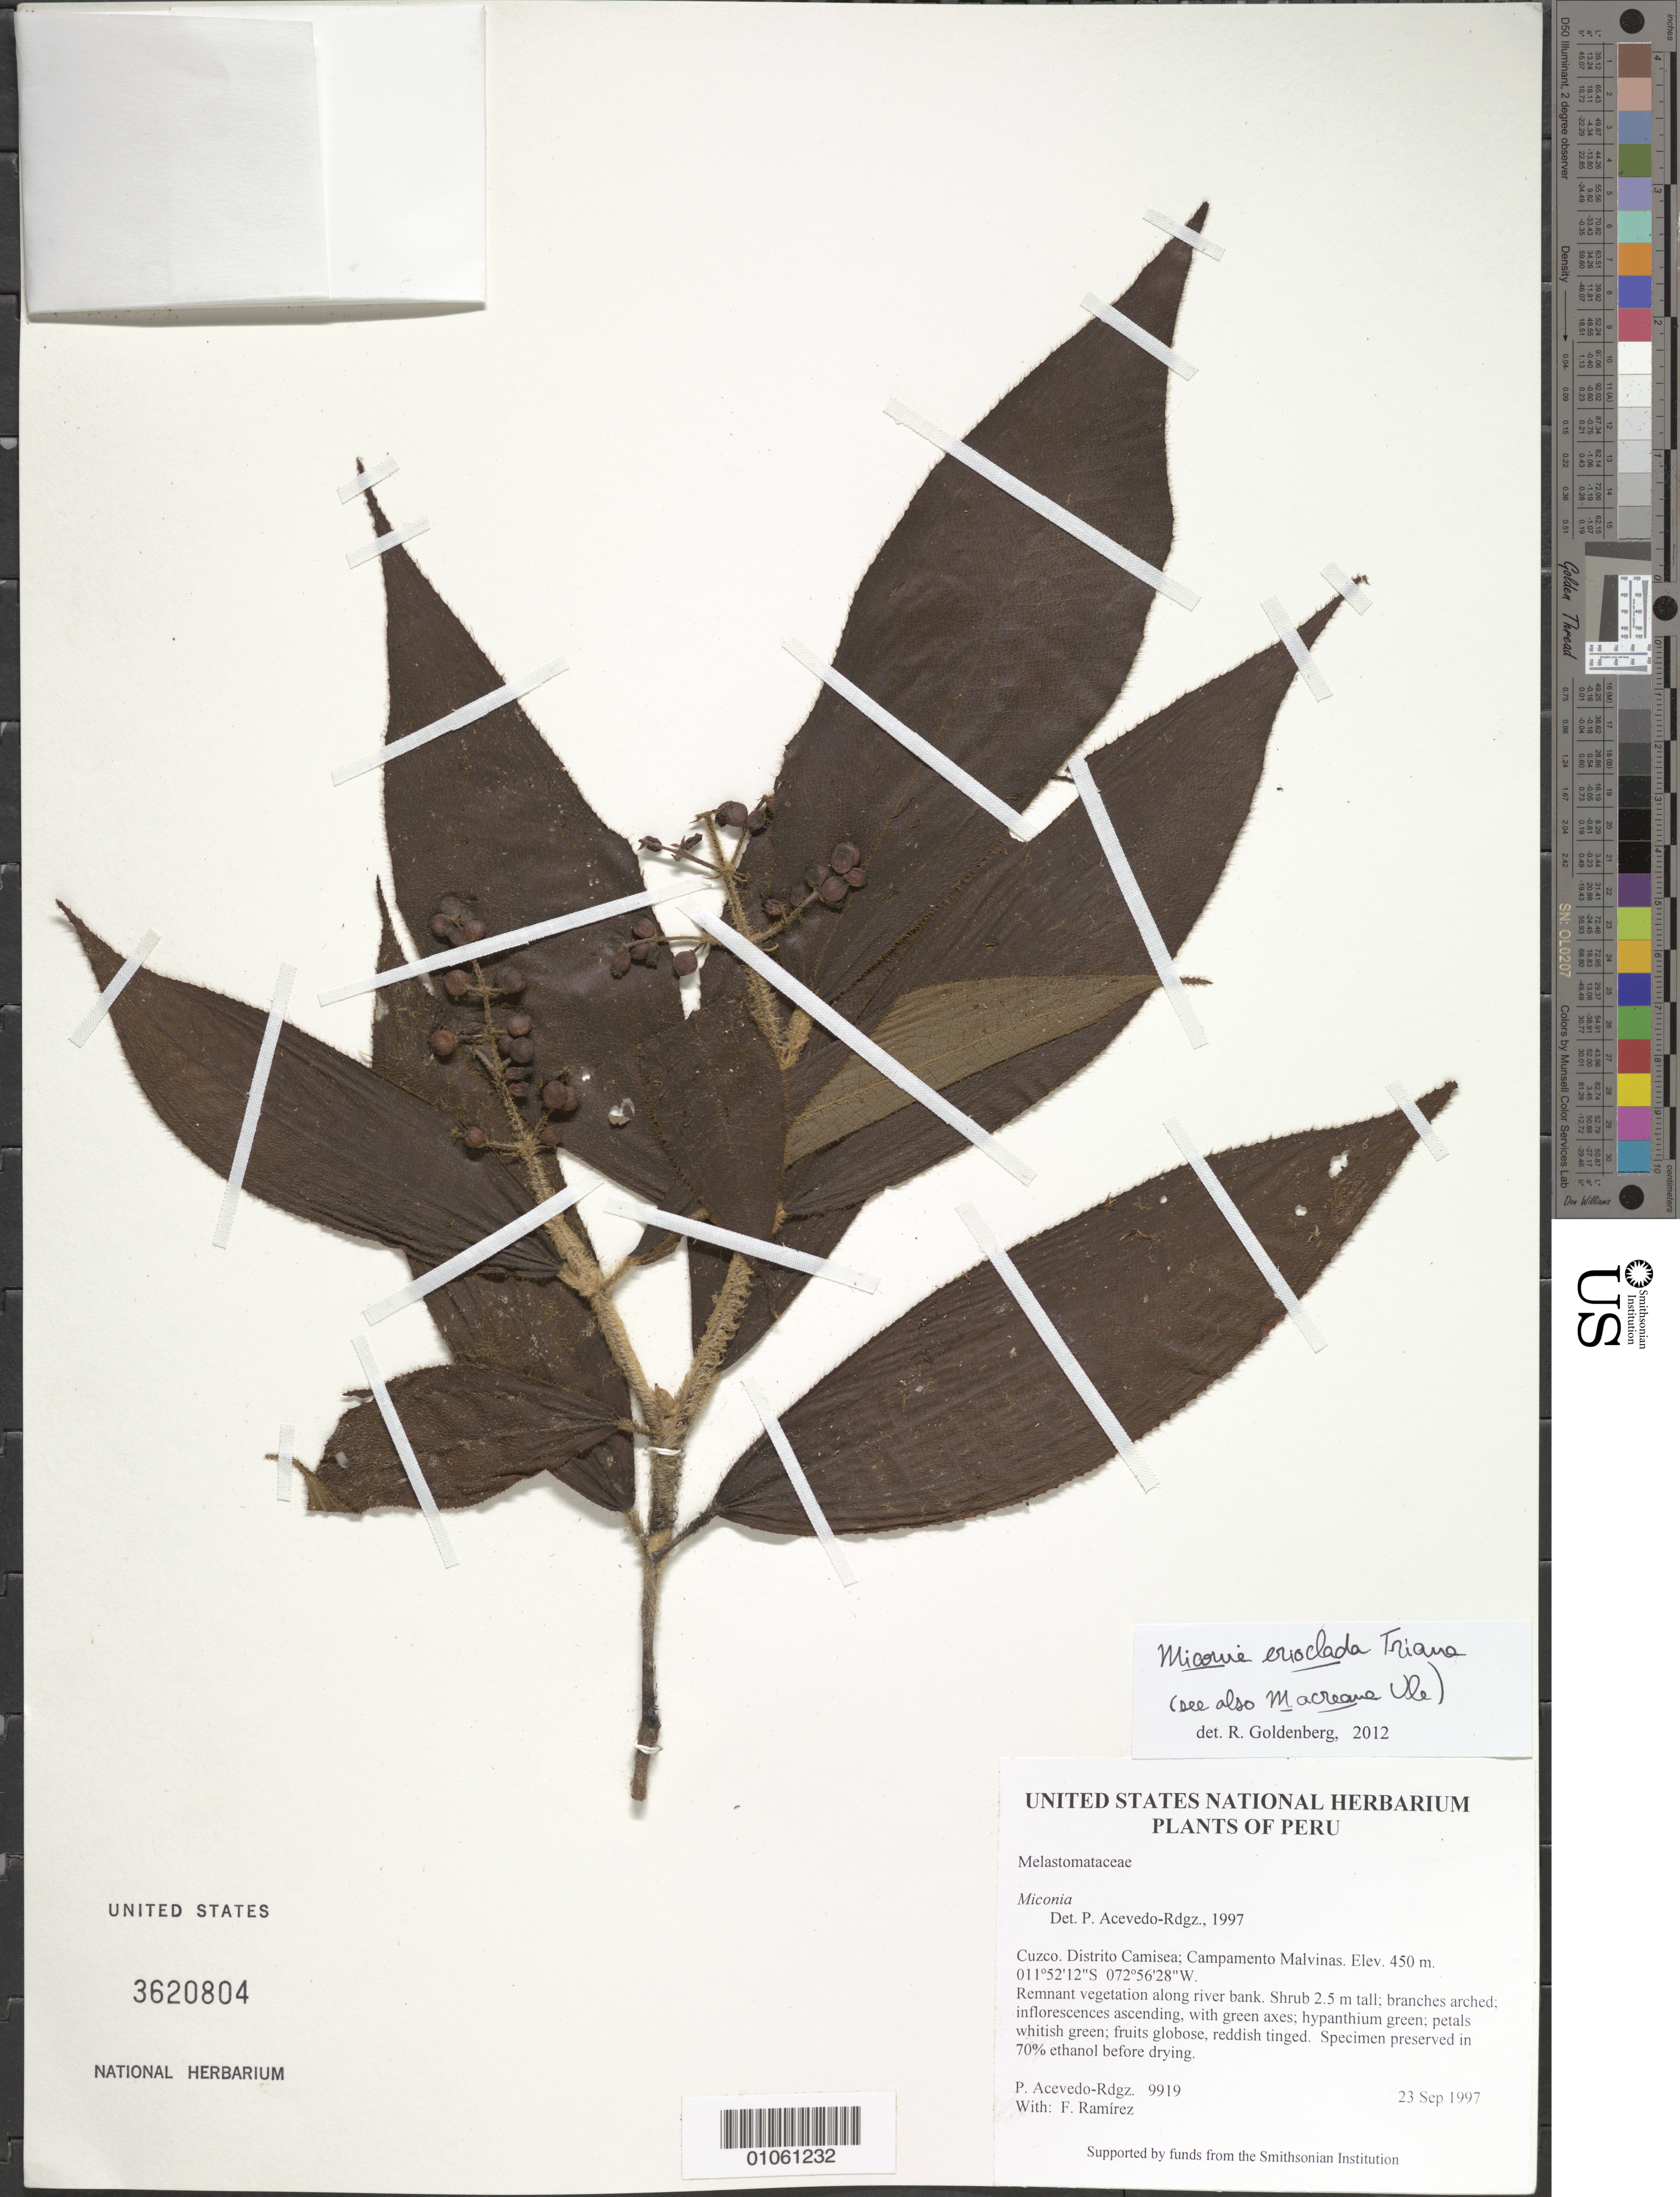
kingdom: Plantae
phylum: Tracheophyta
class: Magnoliopsida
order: Myrtales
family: Melastomataceae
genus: Miconia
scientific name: Miconia erioclada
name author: Triana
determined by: Goldenberg, R.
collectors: P. Acevedo-Rodr. & F. Ramirez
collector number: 9919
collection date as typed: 23 Sep 1997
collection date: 1997-09-23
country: Peru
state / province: Cusco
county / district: Cusco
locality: Distrito Camisea; Campamento Malvinas.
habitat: Remnant vegetation along river bank.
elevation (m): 450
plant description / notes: K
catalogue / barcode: US 3620804